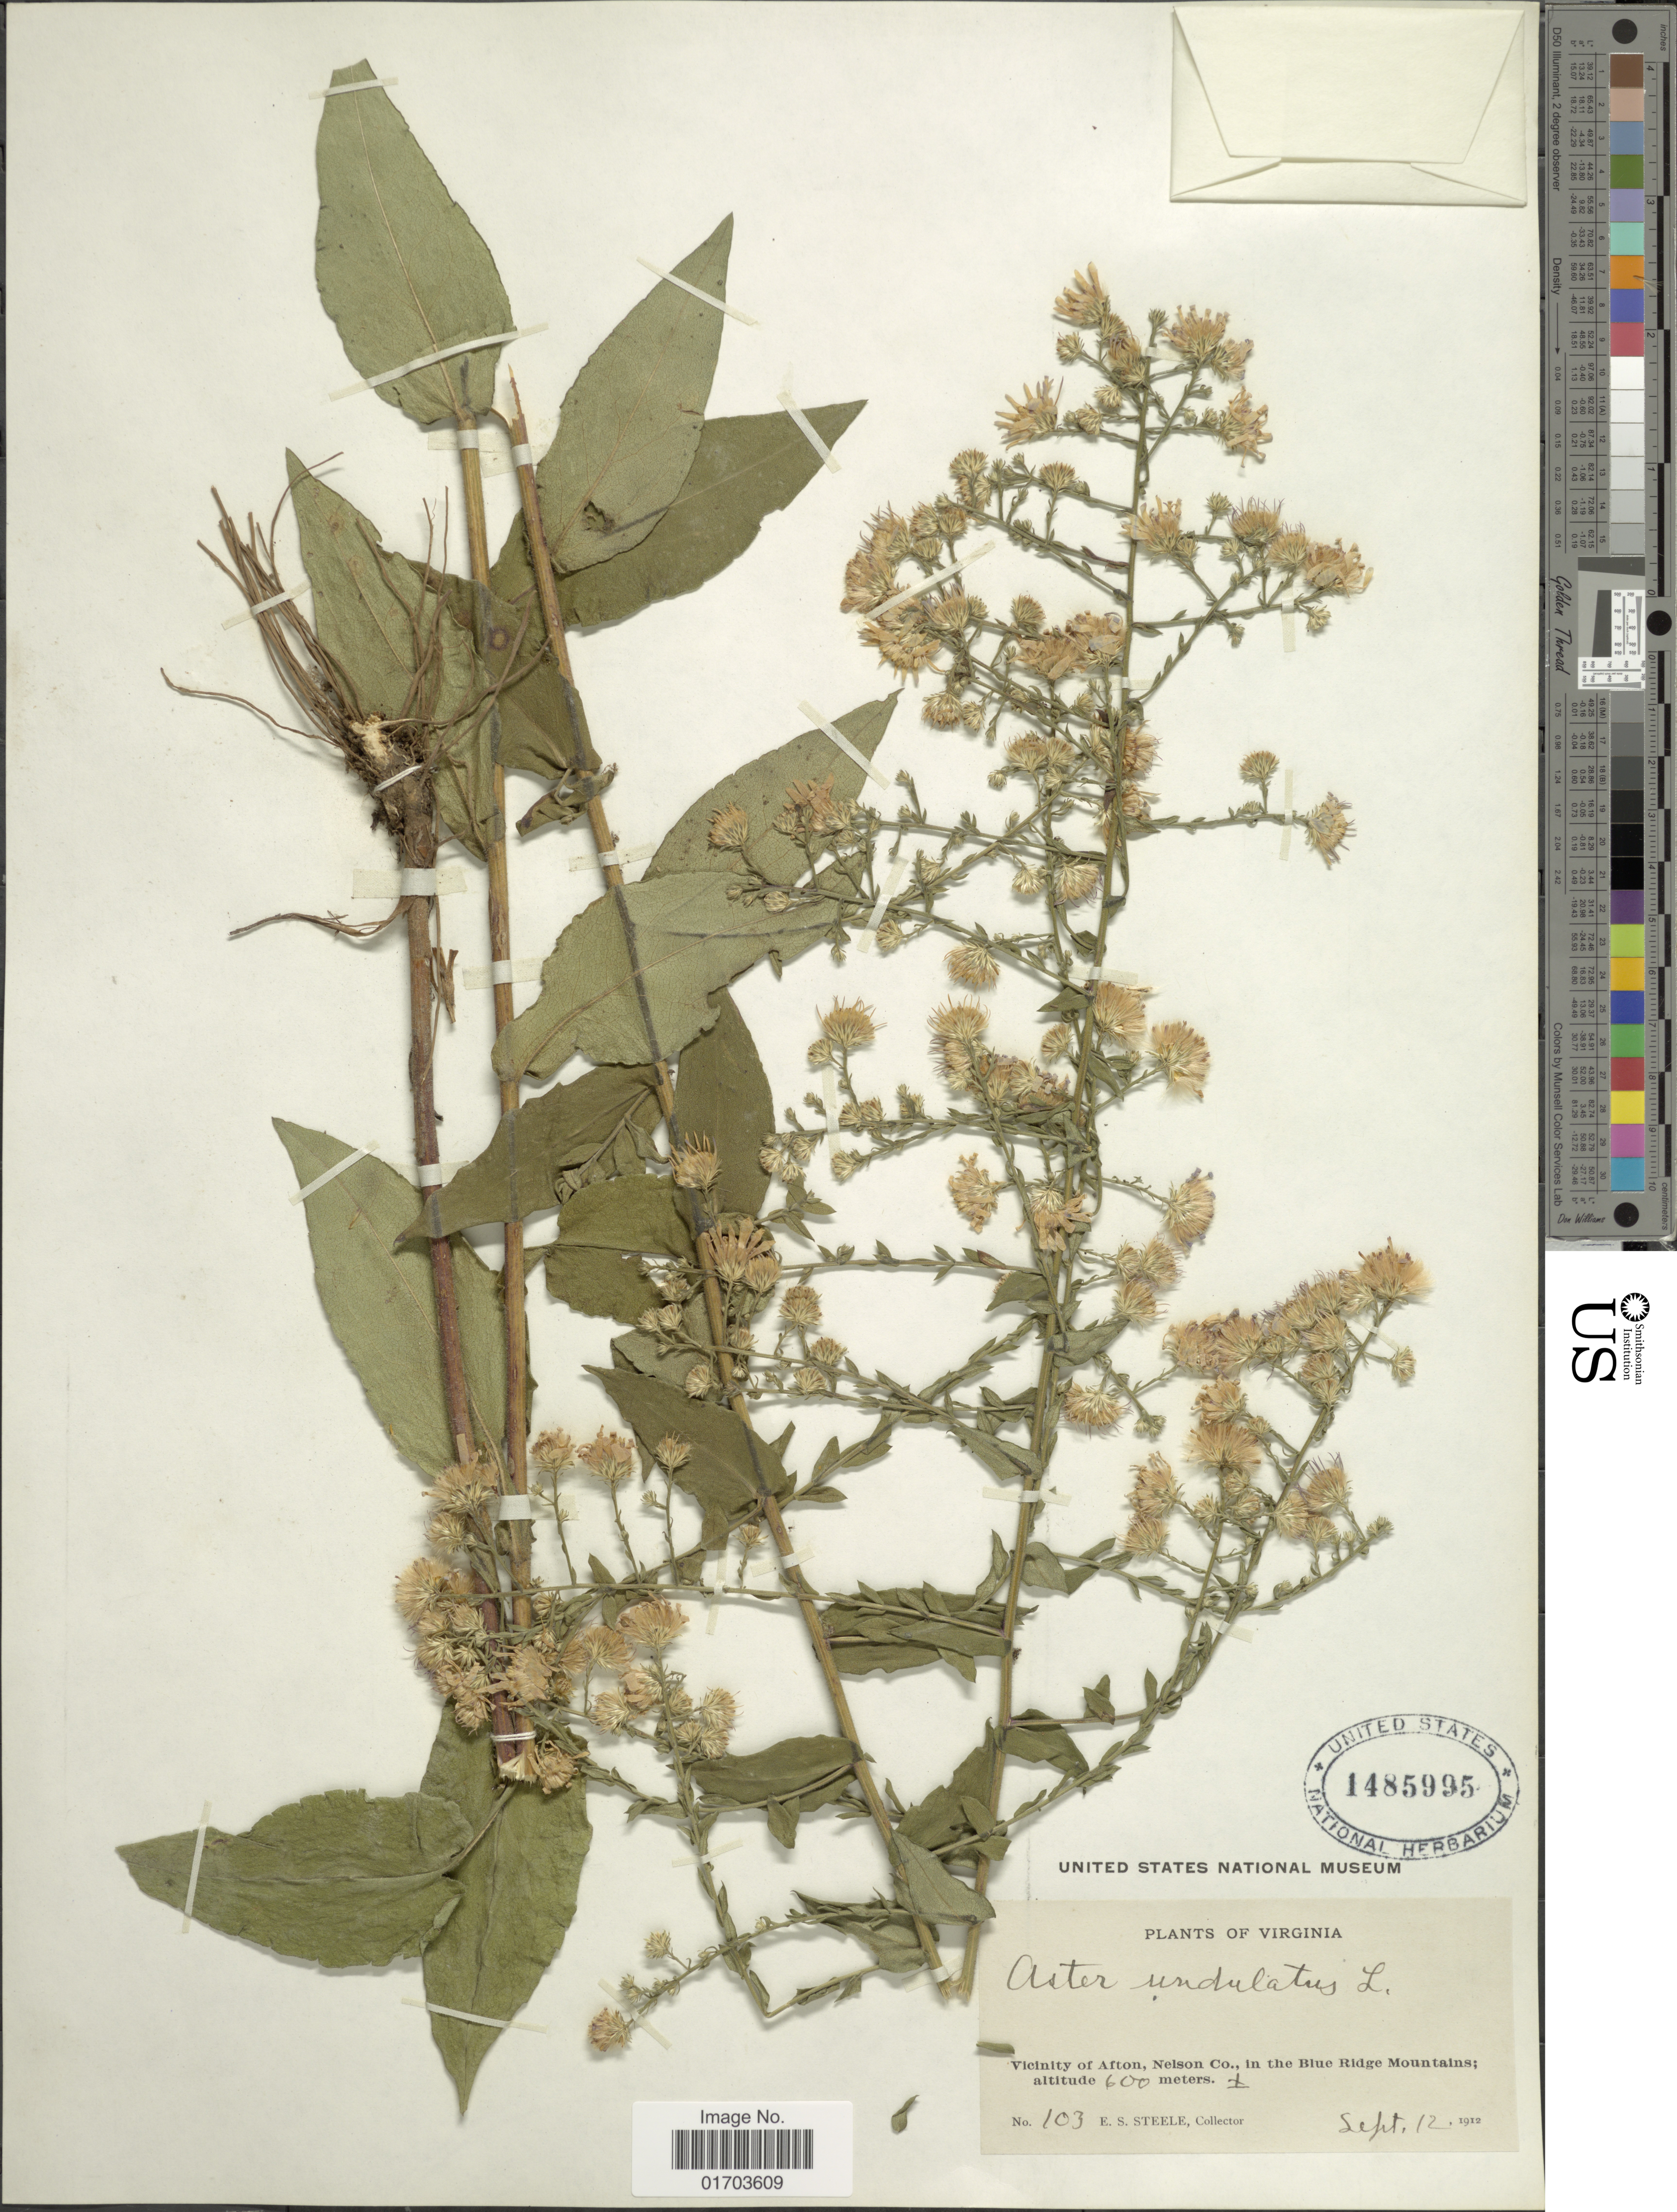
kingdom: Plantae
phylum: Tracheophyta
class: Magnoliopsida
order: Asterales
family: Asteraceae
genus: Symphyotrichum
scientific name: Symphyotrichum undulatum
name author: (L.) G.L. Nesom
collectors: E. Steele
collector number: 103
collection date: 1912-09-12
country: United States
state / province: Virginia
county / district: Nelson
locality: Virginia. Vicinity of Afton, Nelson Co., in the Blue Ridge Mountains.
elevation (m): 600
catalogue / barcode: US 1485995